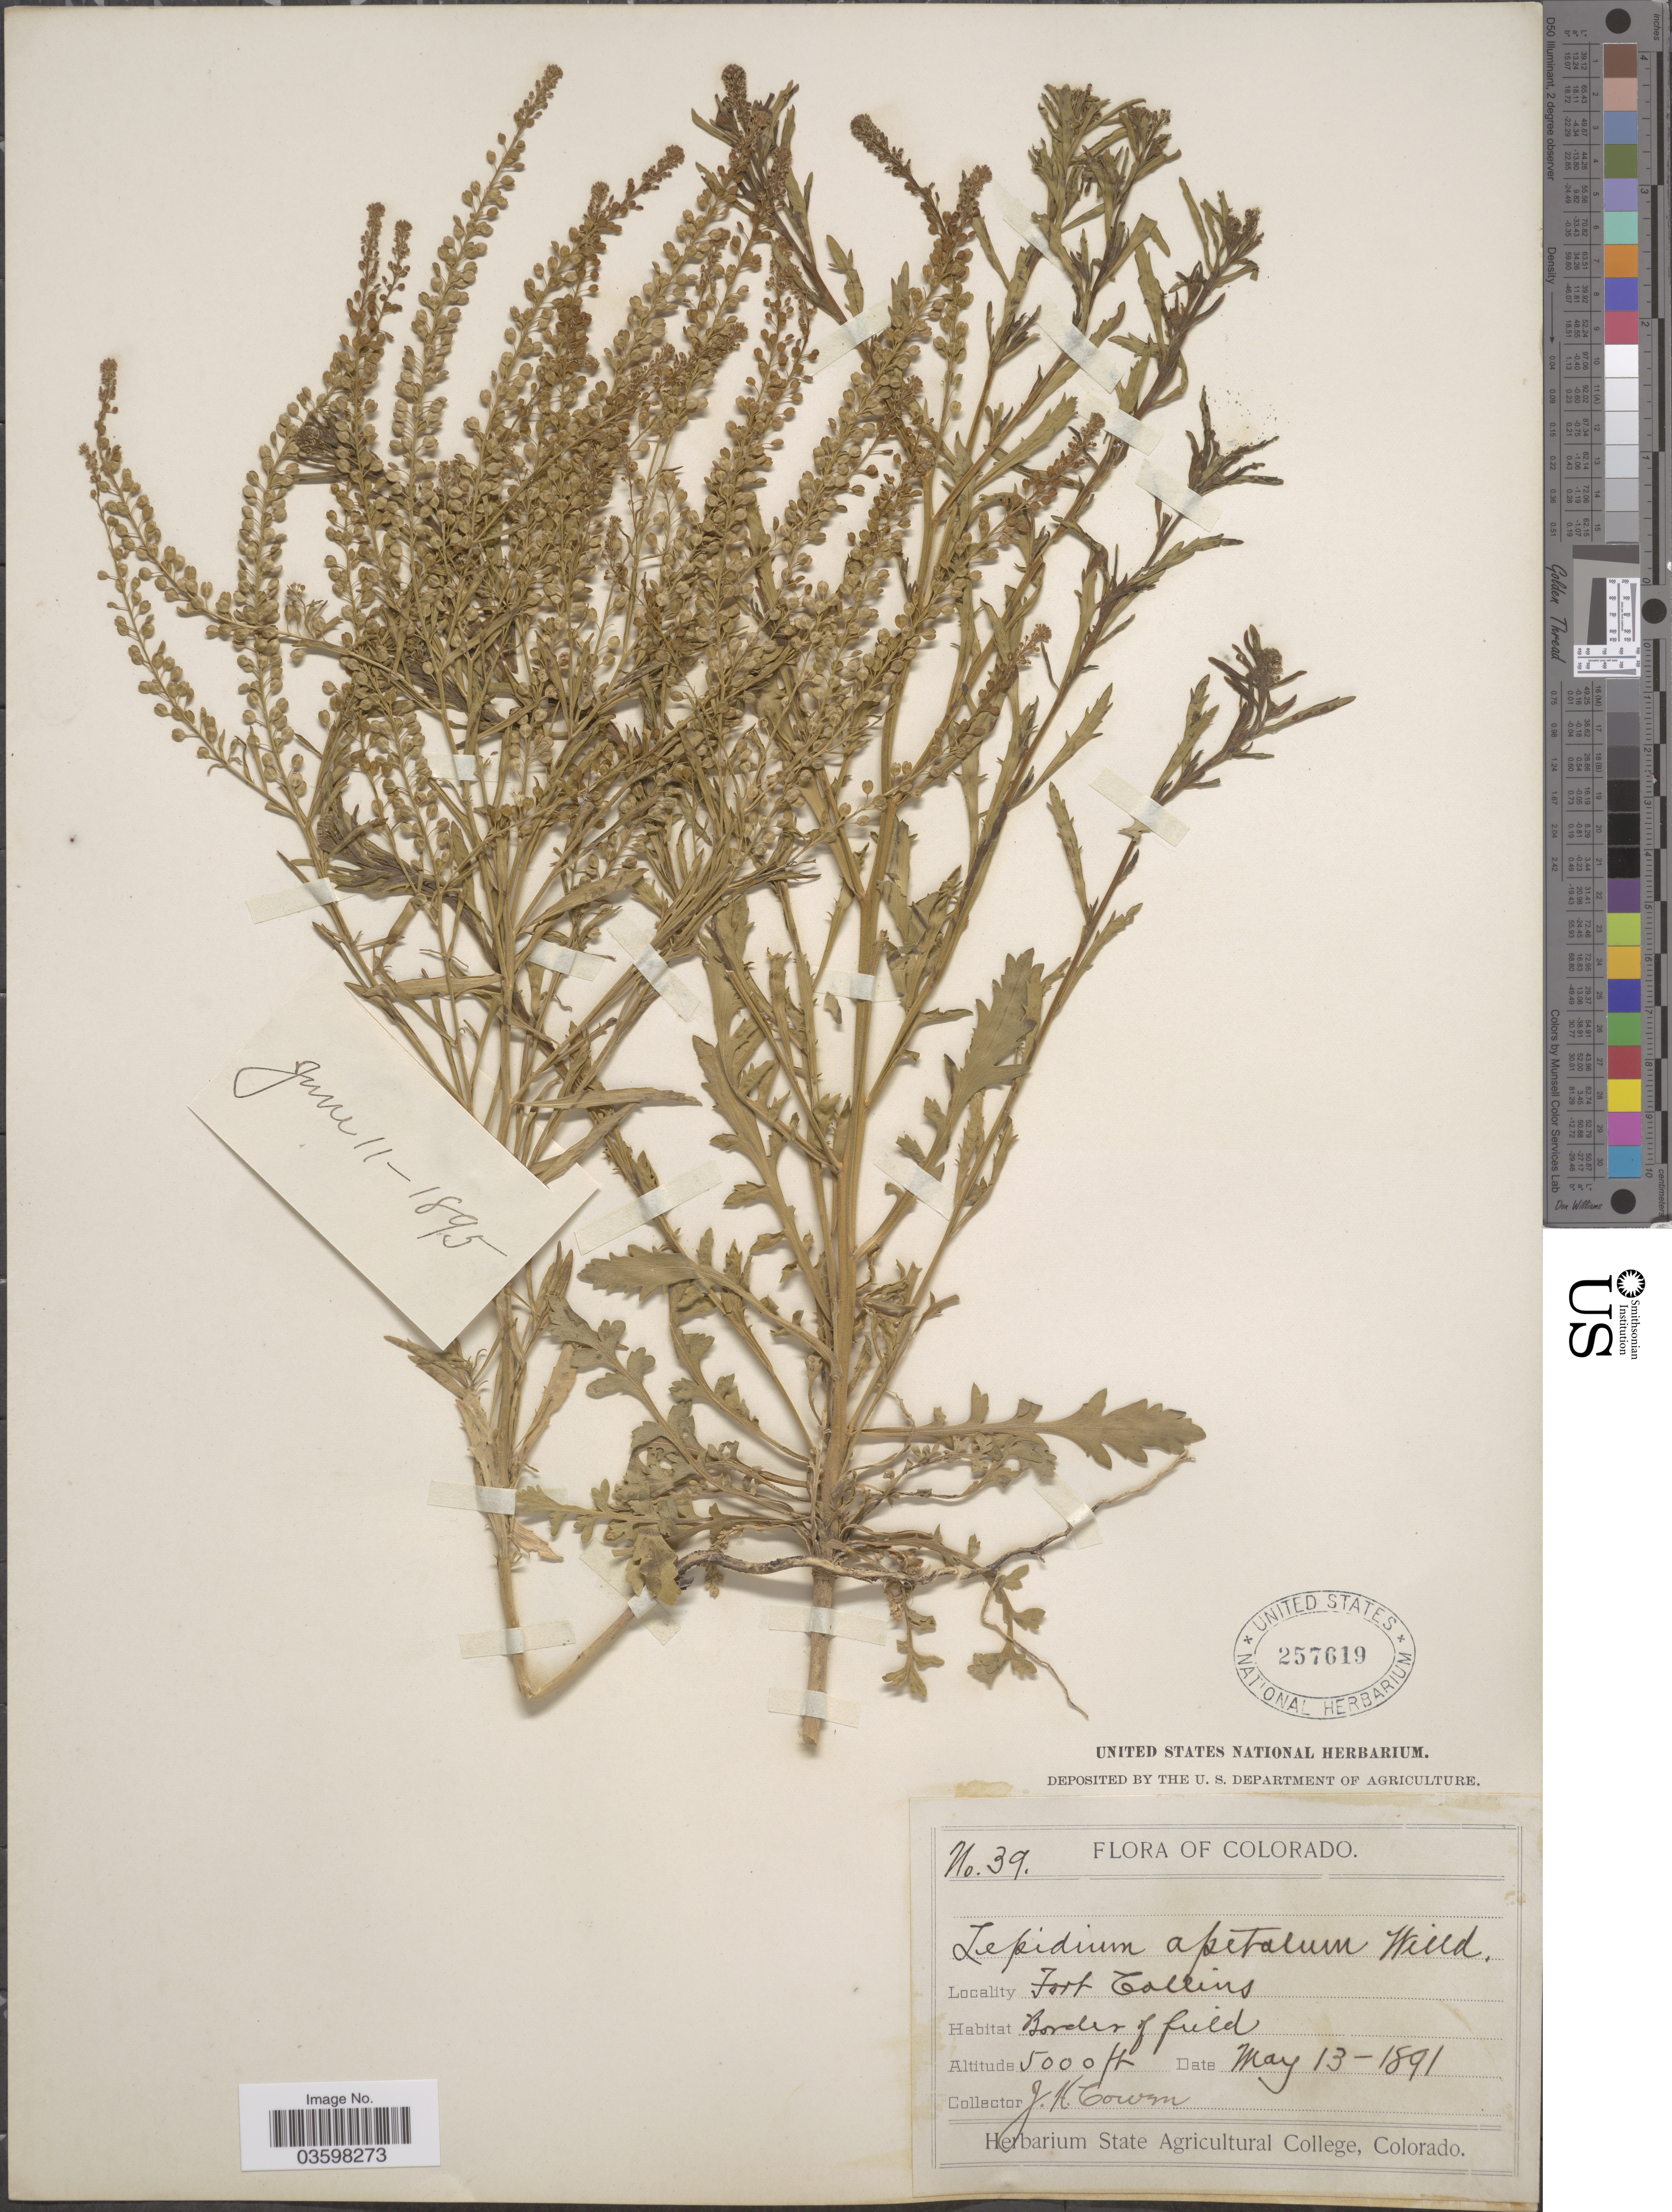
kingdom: Plantae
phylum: Tracheophyta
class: Magnoliopsida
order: Brassicales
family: Brassicaceae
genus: Lepidium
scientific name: Lepidium densiflorum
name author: Schrad.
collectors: J. H. Cowen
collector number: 39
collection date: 1891-05-13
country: United States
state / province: Colorado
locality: Fort Collins. Border of field.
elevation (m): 1524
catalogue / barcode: US 257619